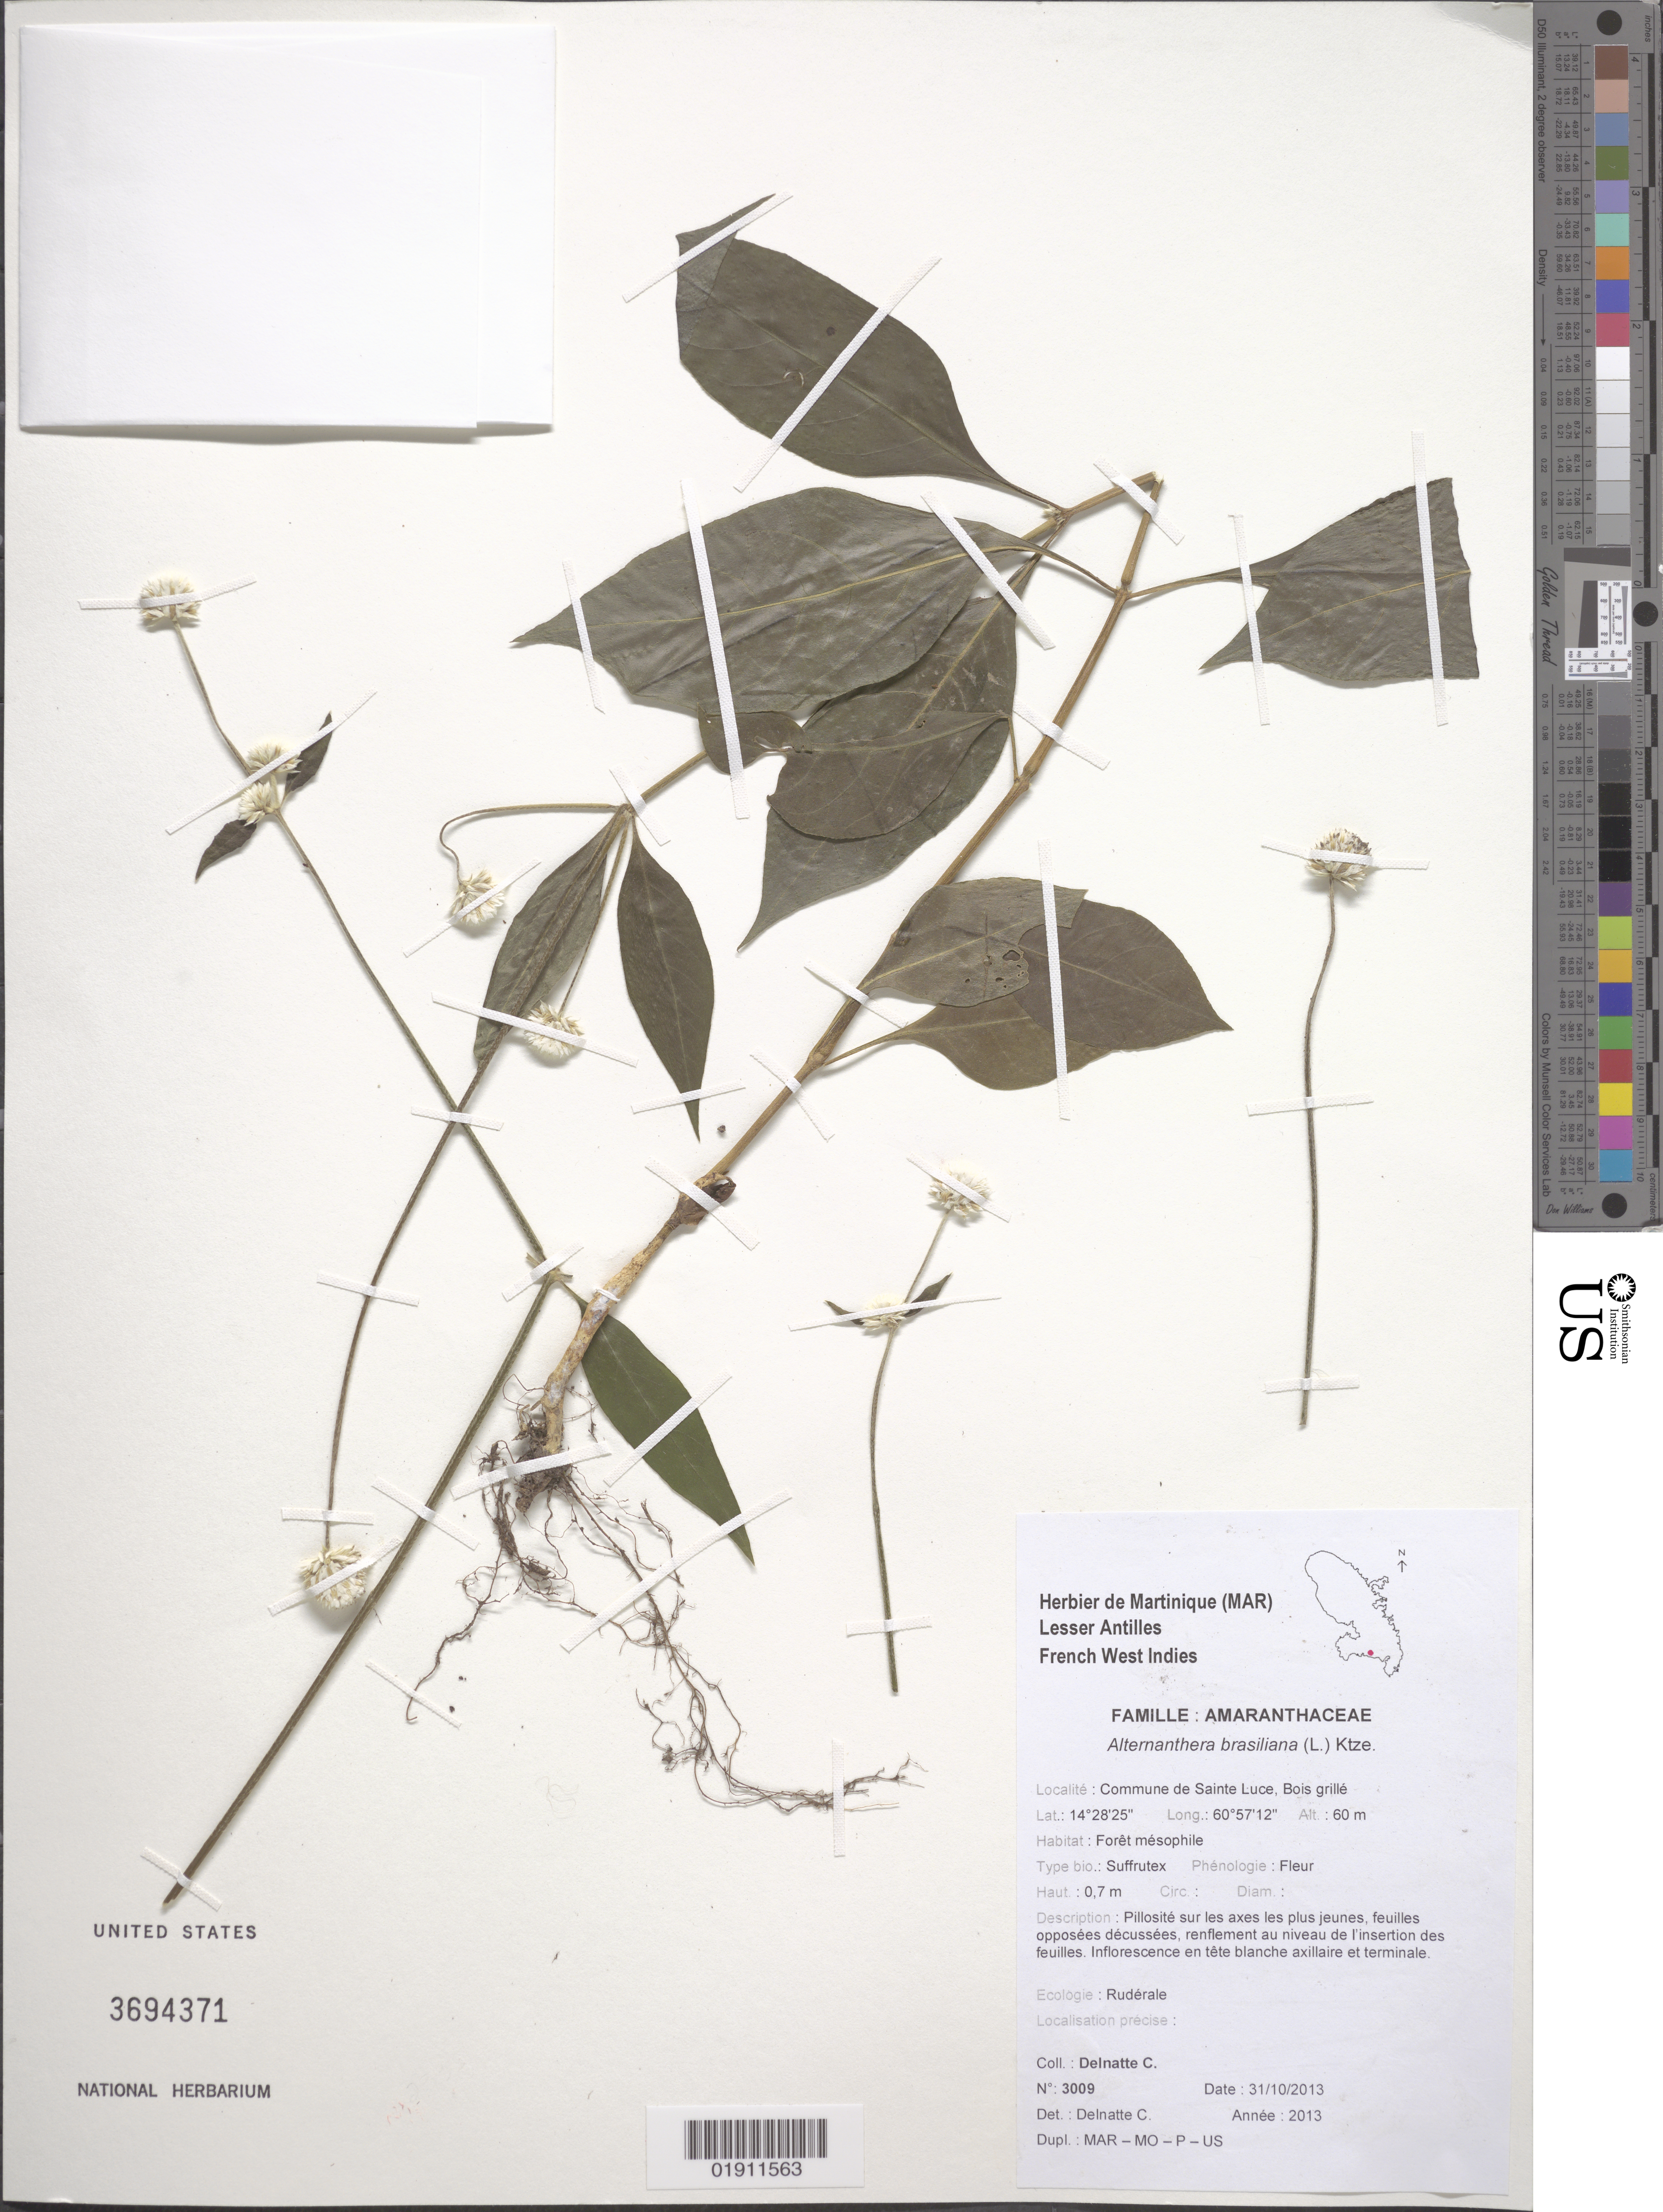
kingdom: Plantae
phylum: Tracheophyta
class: Magnoliopsida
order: Caryophyllales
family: Amaranthaceae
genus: Alternanthera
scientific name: Alternanthera brasiliana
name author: (L.) Kuntze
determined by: Delnatte, C.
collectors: C. Delnatte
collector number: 3009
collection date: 2013-10-31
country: Martinique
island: Martinique I.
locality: Commune de Sainte Luce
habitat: Forêt mésophile; rudérale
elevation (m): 60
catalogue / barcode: US 3694371